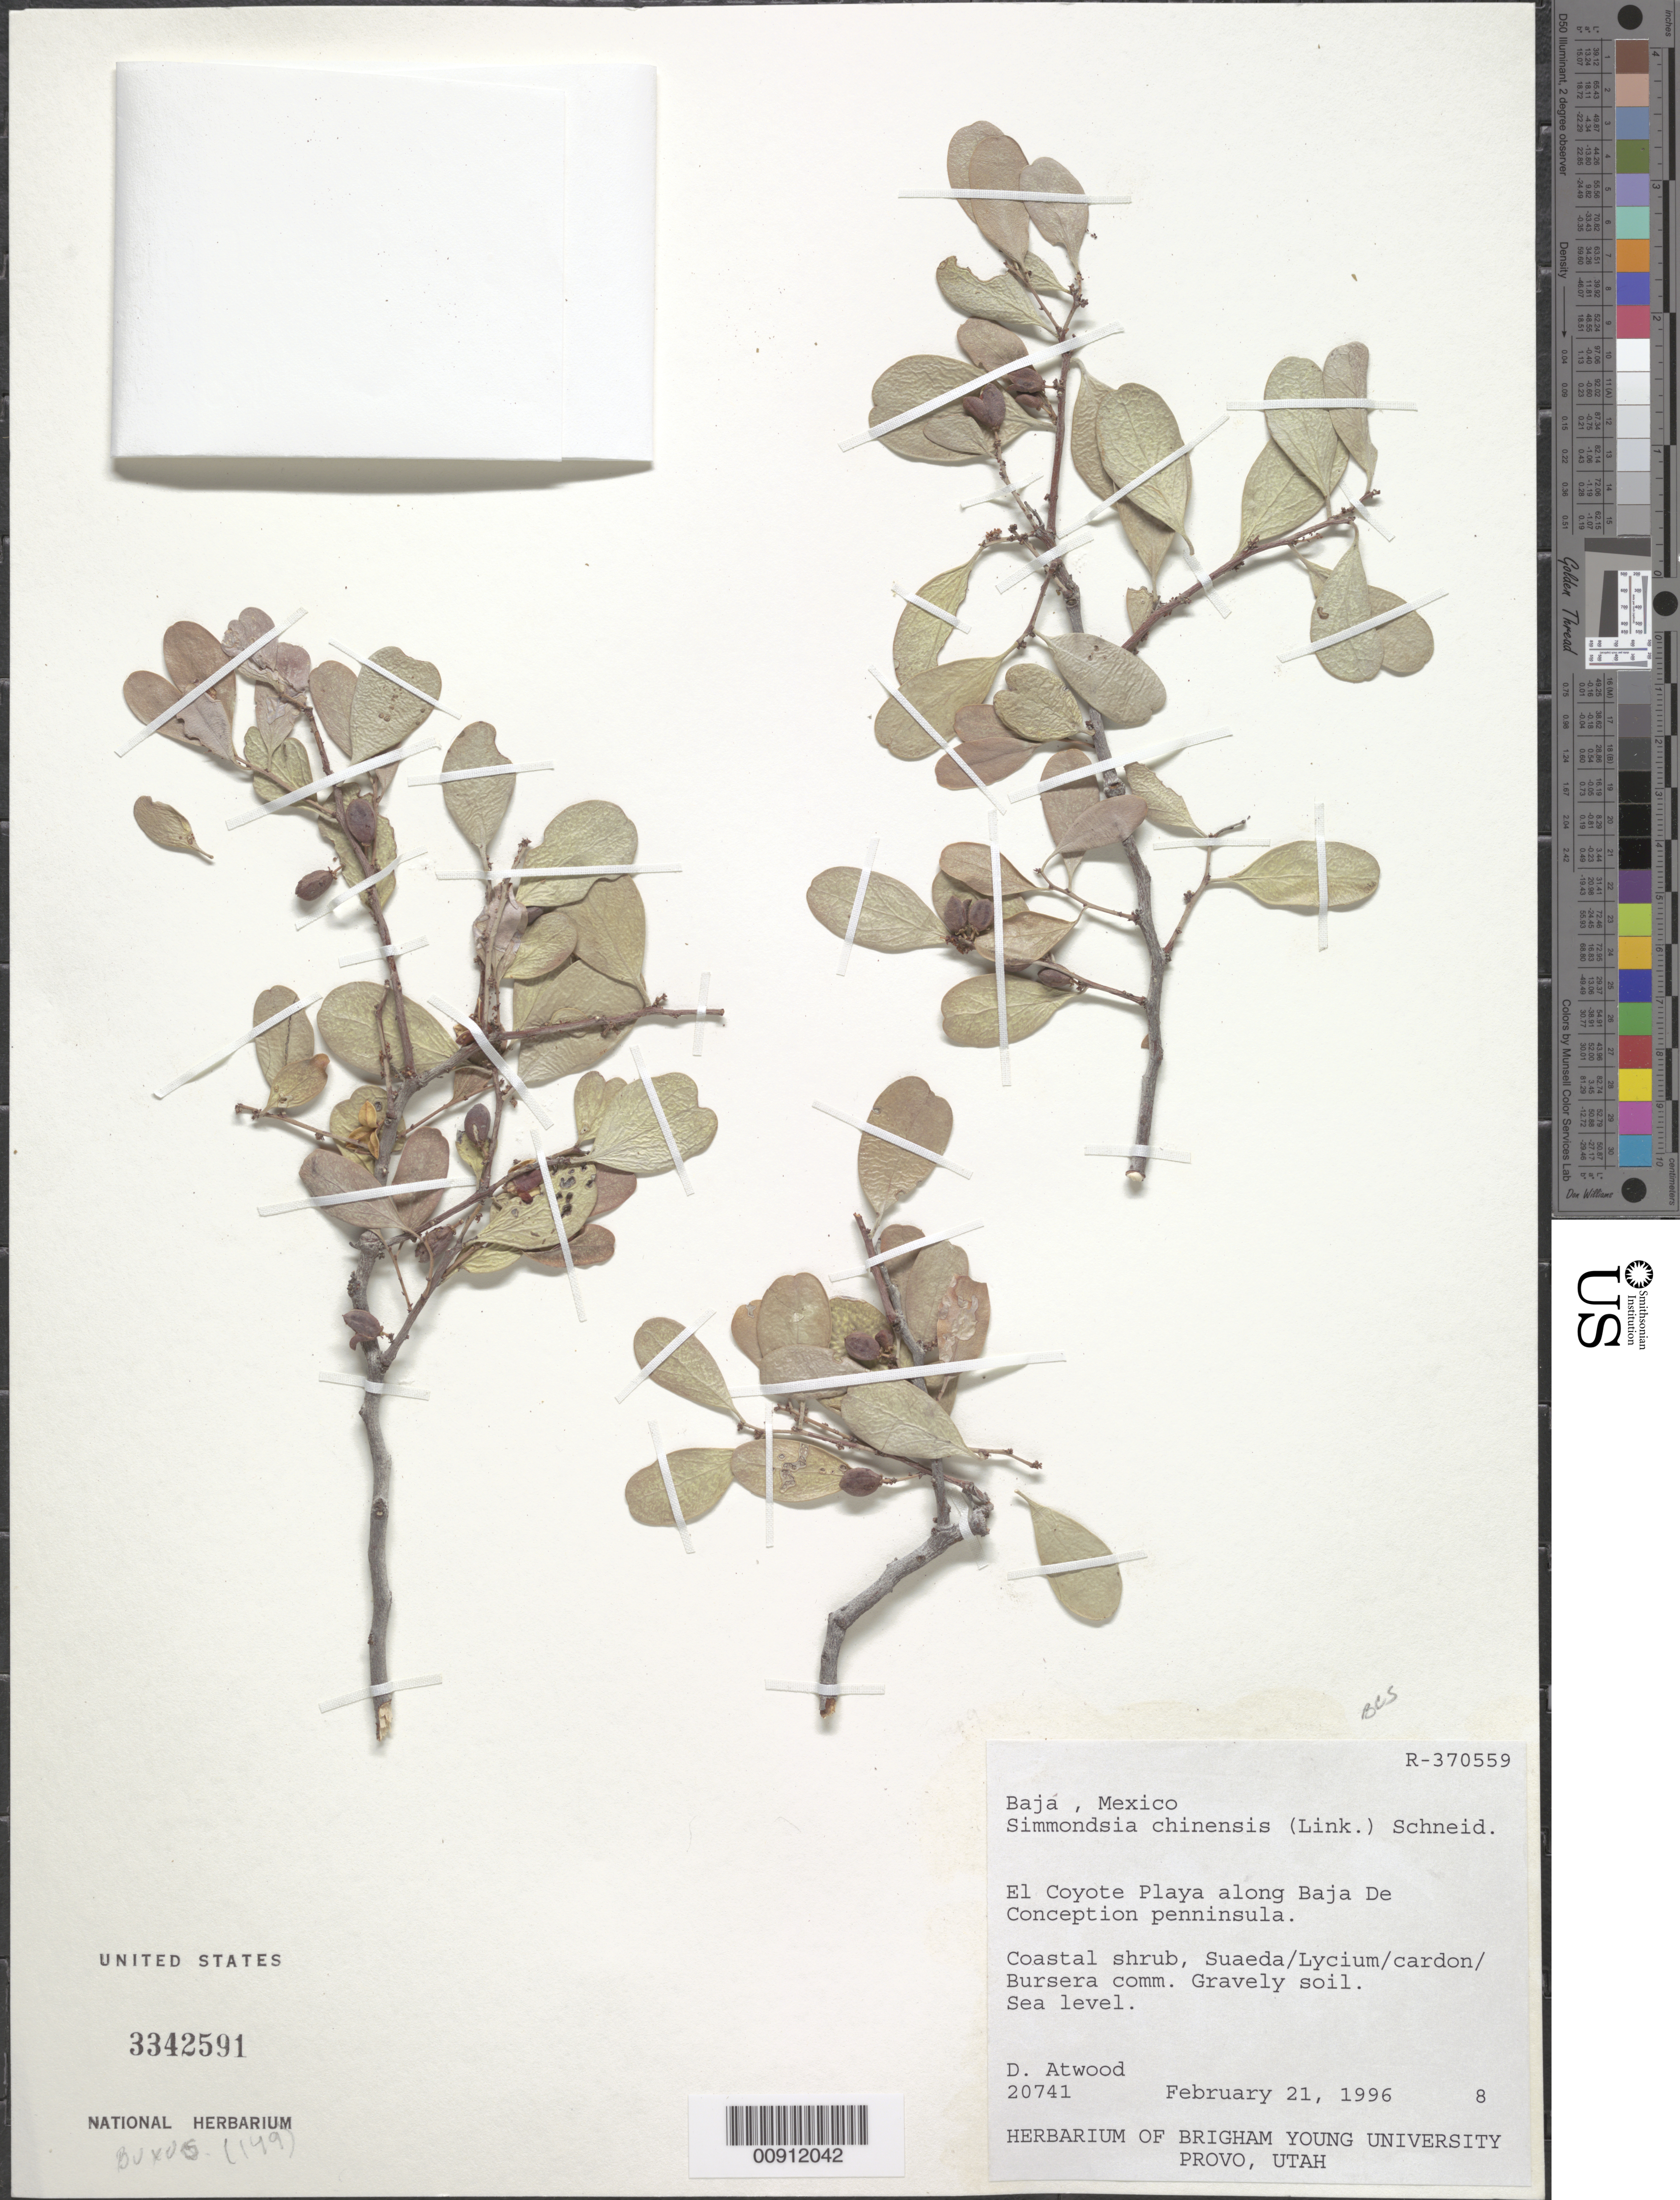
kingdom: Plantae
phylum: Tracheophyta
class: Magnoliopsida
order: Caryophyllales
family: Simmondsiaceae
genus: Simmondsia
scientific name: Simmondsia chinensis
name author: (Link) C.K. Schneid.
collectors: D. Atwood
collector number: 20741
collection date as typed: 21 Feb 1996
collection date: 1996-02-21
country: Mexico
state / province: Baja California Sur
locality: El Coyote Playa along Baja [possibly Bahía Concepción] de Conception penninsula.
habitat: Coastal shrub. Suaeda/ Lycium/cardon/ Bursera. Gravely soil.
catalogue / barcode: US 3342591